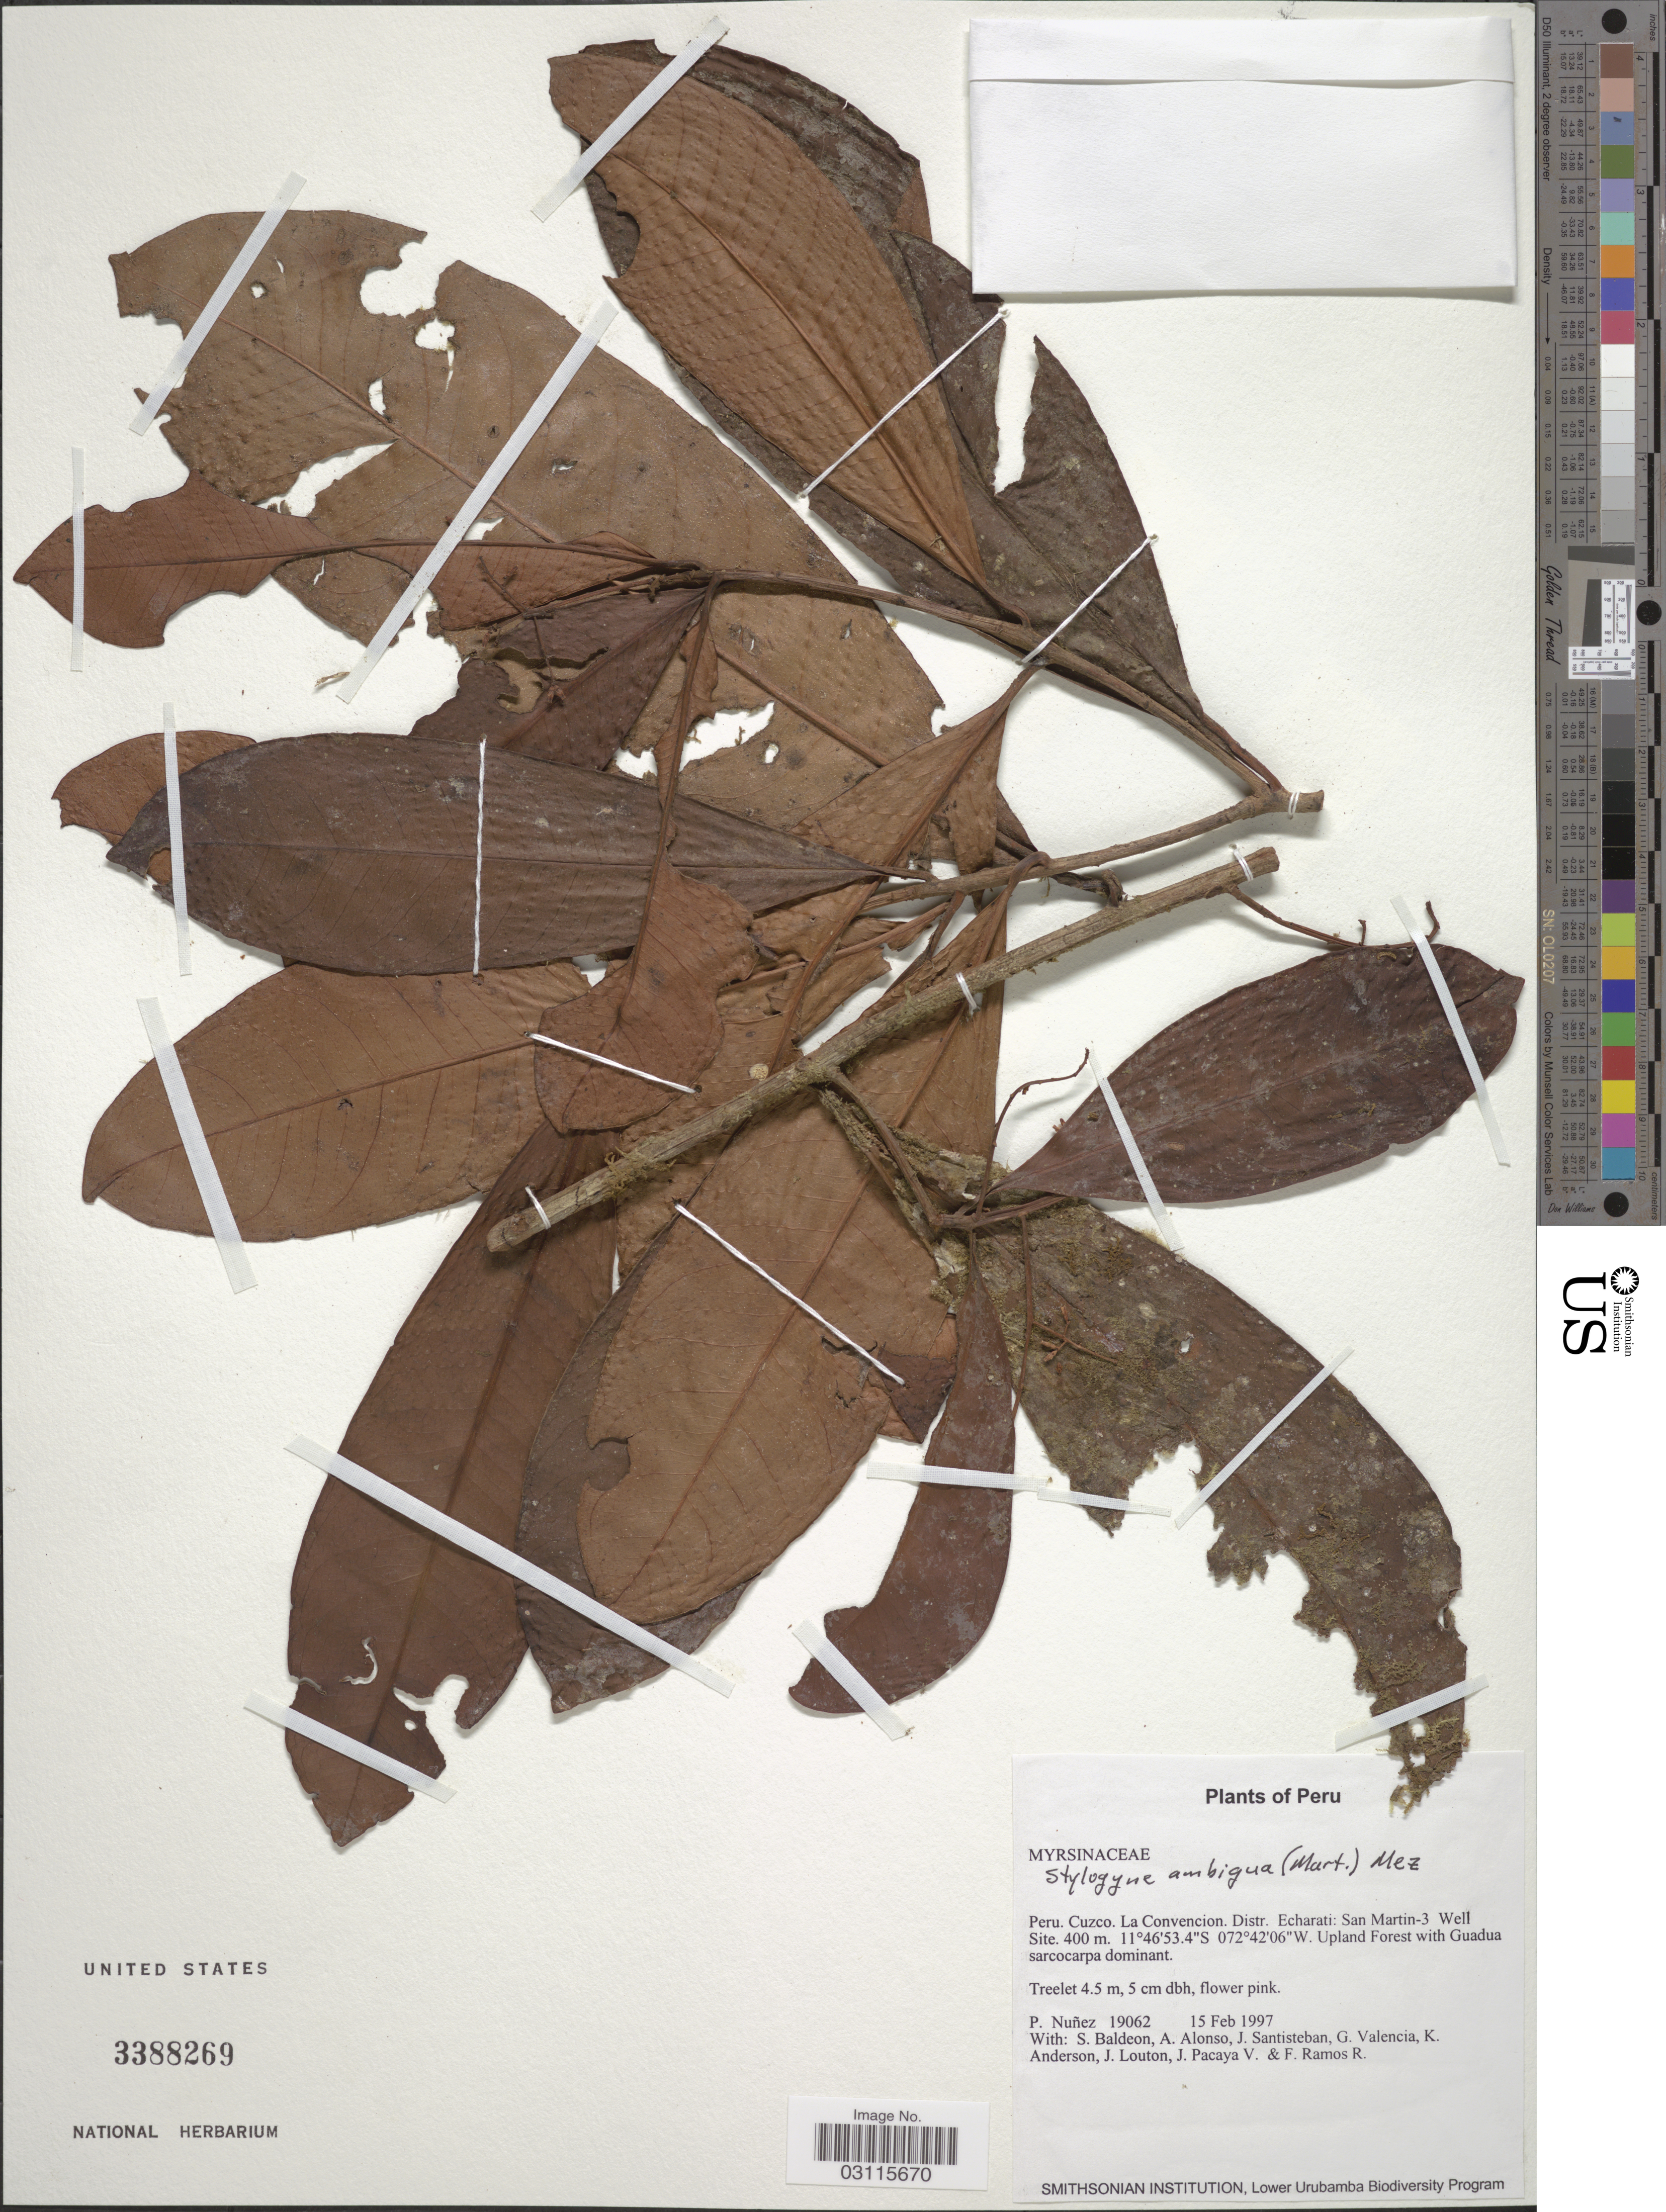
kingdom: Plantae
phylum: Tracheophyta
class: Magnoliopsida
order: Ericales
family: Primulaceae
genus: Stylogyne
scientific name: Stylogyne ambigua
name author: (Mart.) Mez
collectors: P. Nuñez V., S. Baldeon, A. Alonso, J. Santisteban & et al.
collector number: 19062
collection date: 1997-02-15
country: Peru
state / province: Cusco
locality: Dept. Cuzco. La Convencion. Distr. Echarati: San Martin-3 Well Site.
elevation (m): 400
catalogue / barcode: US 3388269